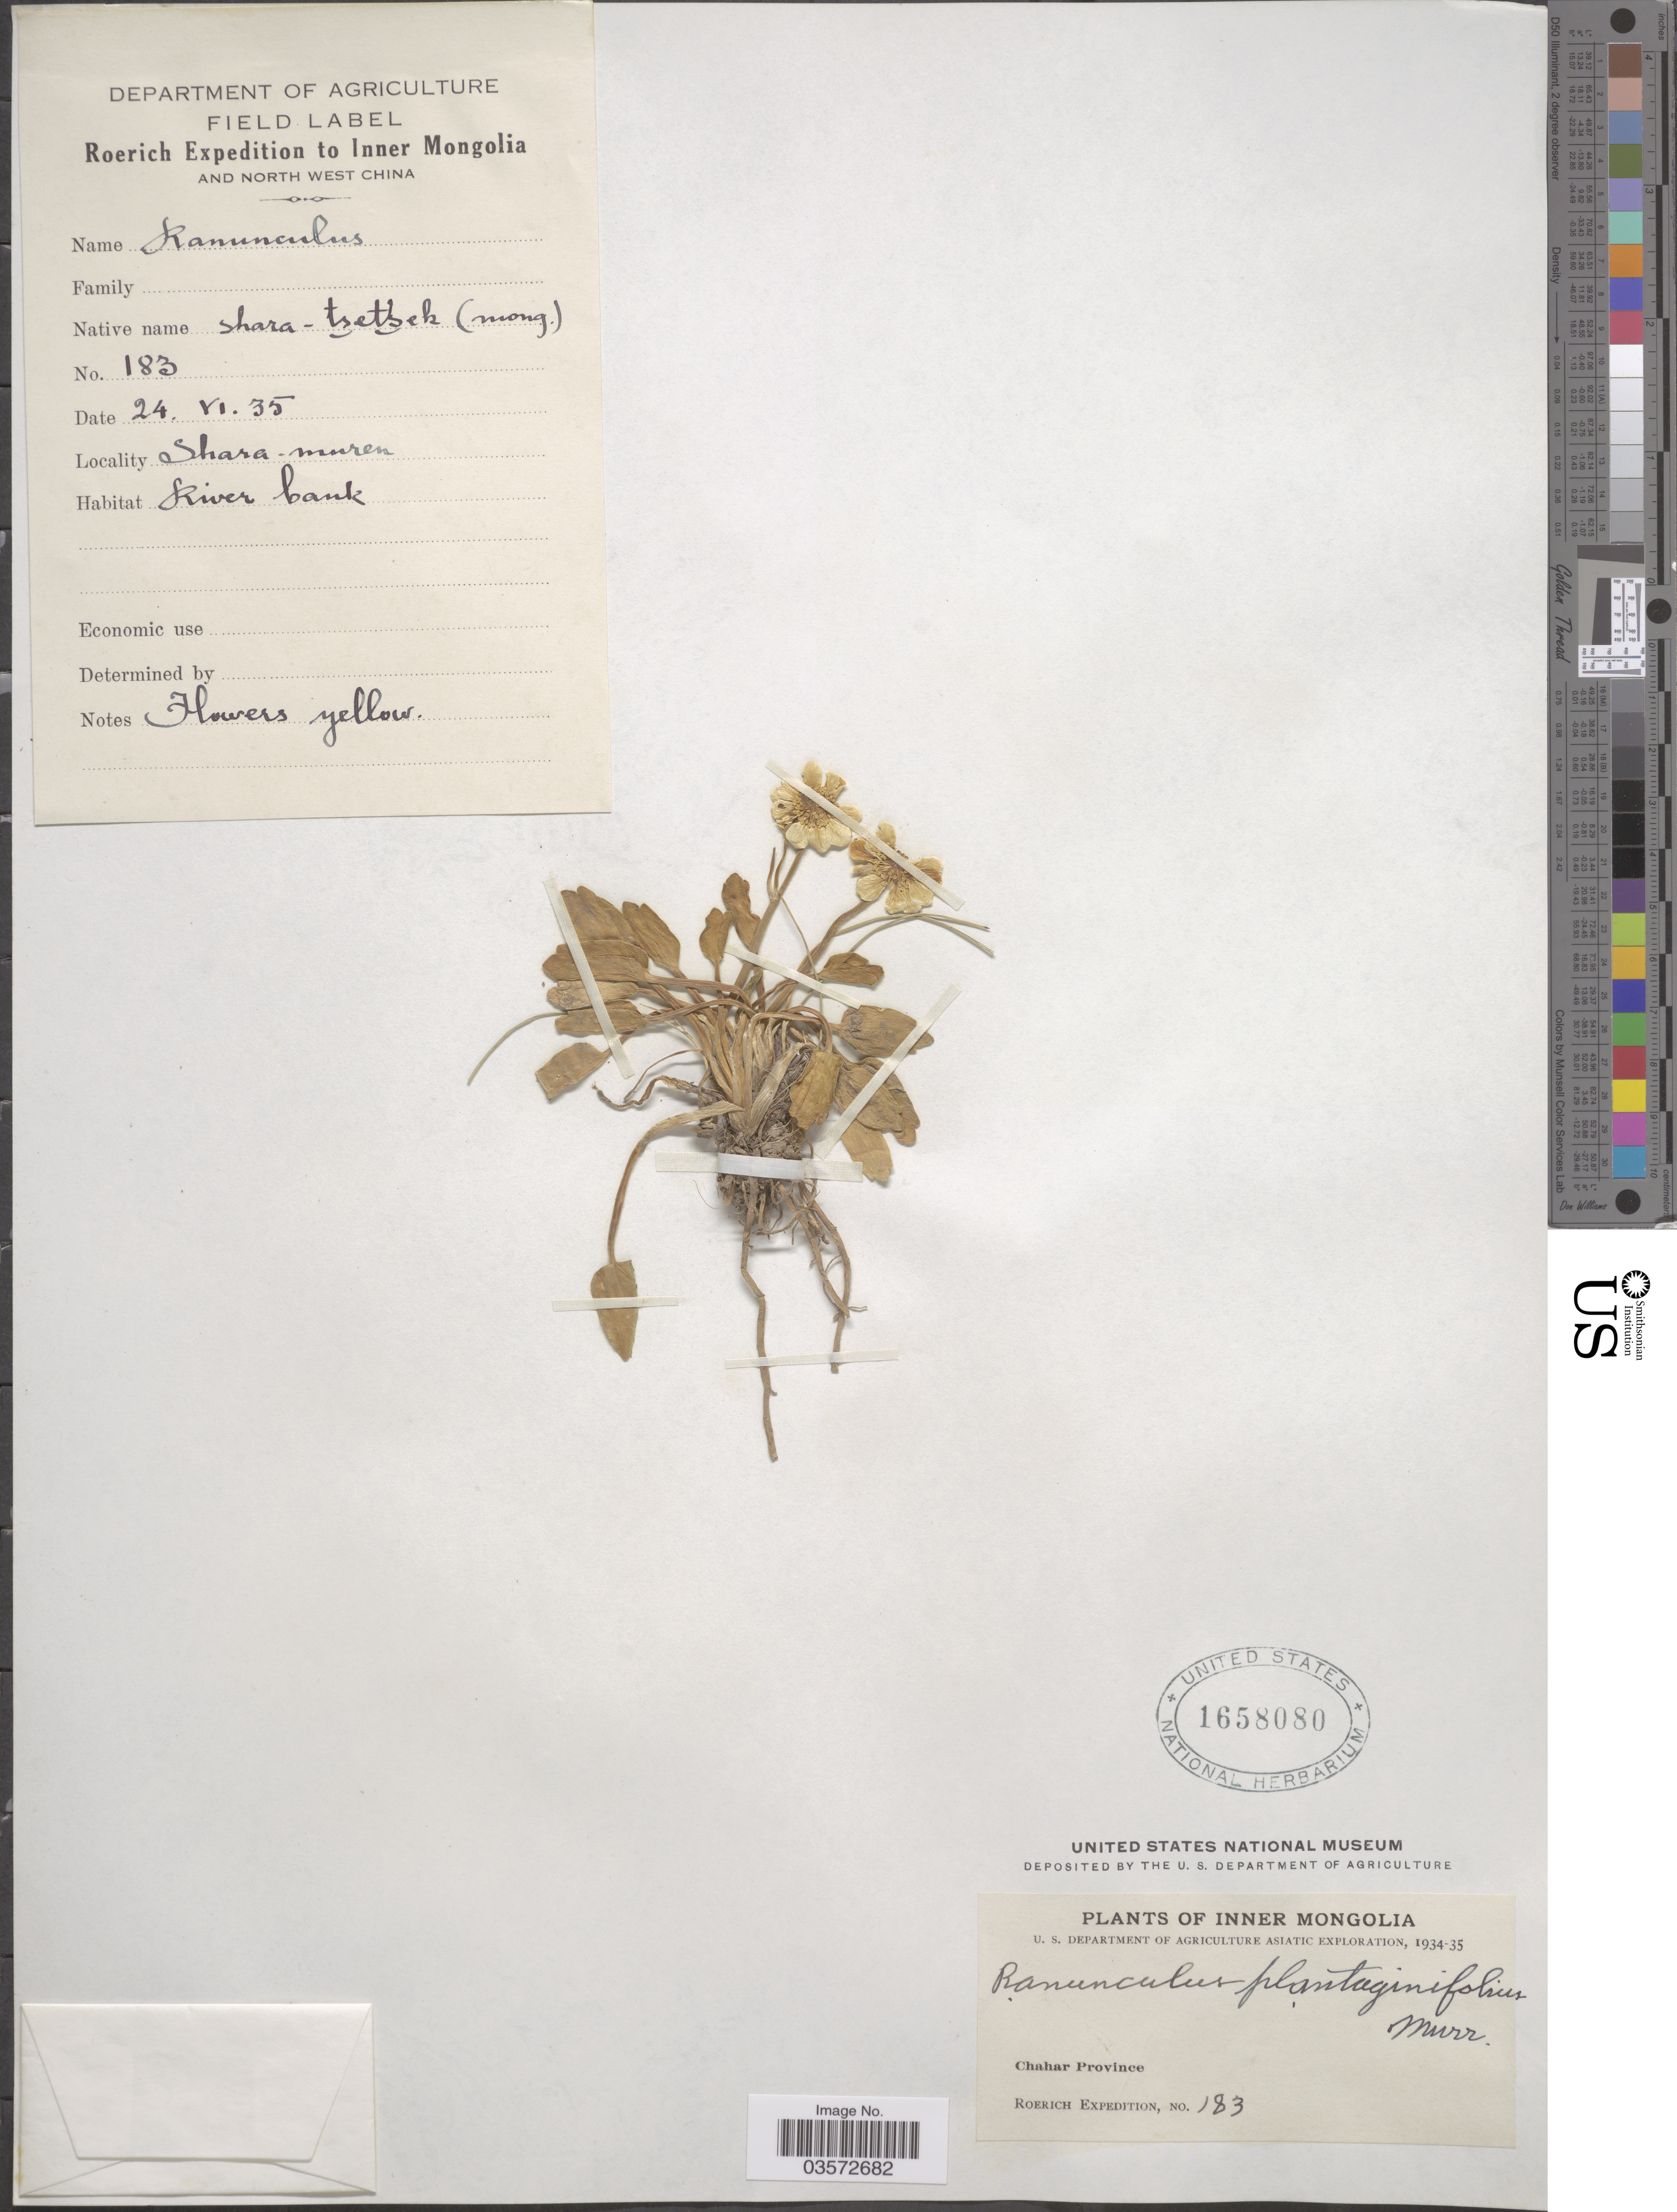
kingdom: Plantae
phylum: Tracheophyta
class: Magnoliopsida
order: Ranunculales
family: Ranunculaceae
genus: Ranunculus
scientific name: Ranunculus plantaginifolius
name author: Murray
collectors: Roerich Expedition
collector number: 183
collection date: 1935-06-24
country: China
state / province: Nei Monggol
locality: Inner Mongolia and North West China. Shara-tsetsek (mong). Shara-muren River bank. Chahar Province.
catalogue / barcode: US 1658080